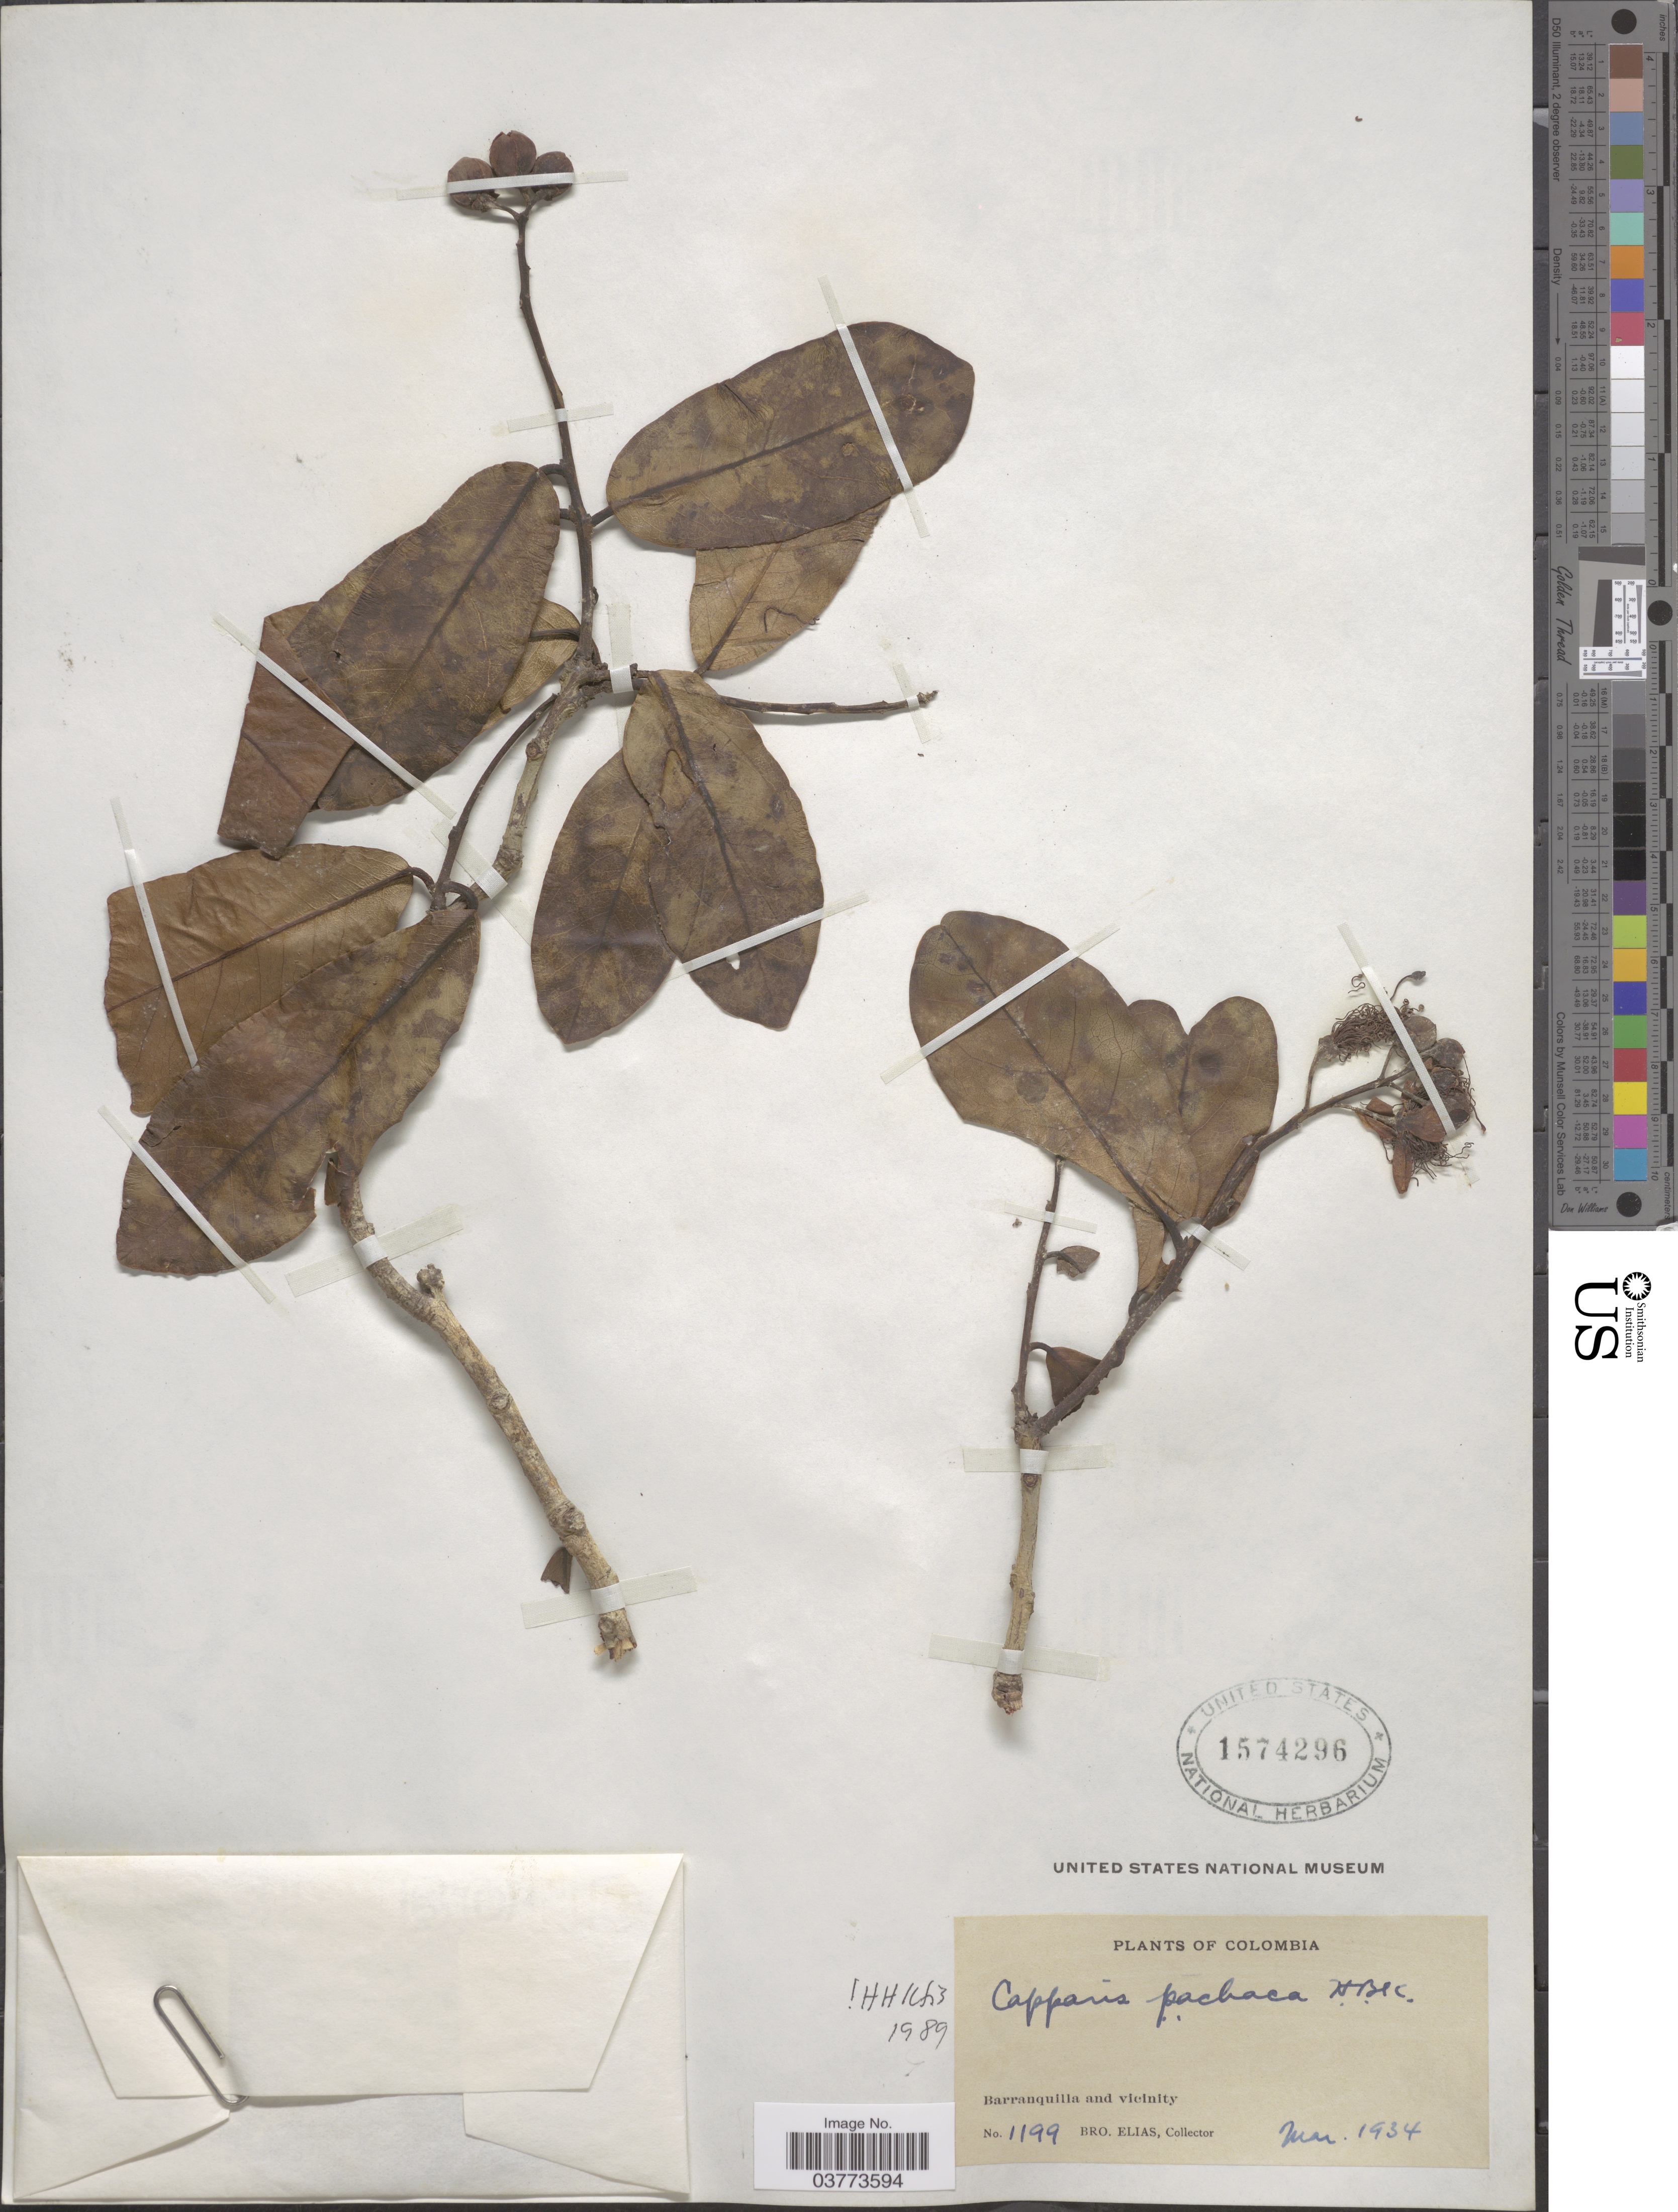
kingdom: Plantae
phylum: Tracheophyta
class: Magnoliopsida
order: Brassicales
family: Capparaceae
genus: Neocapparis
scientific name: Neocapparis pachaca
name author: (Kunth) Cornejo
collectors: Bro. Elias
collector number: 1199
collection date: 1934-06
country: Colombia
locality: Barranquilla and vicinity.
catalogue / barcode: US 1574296